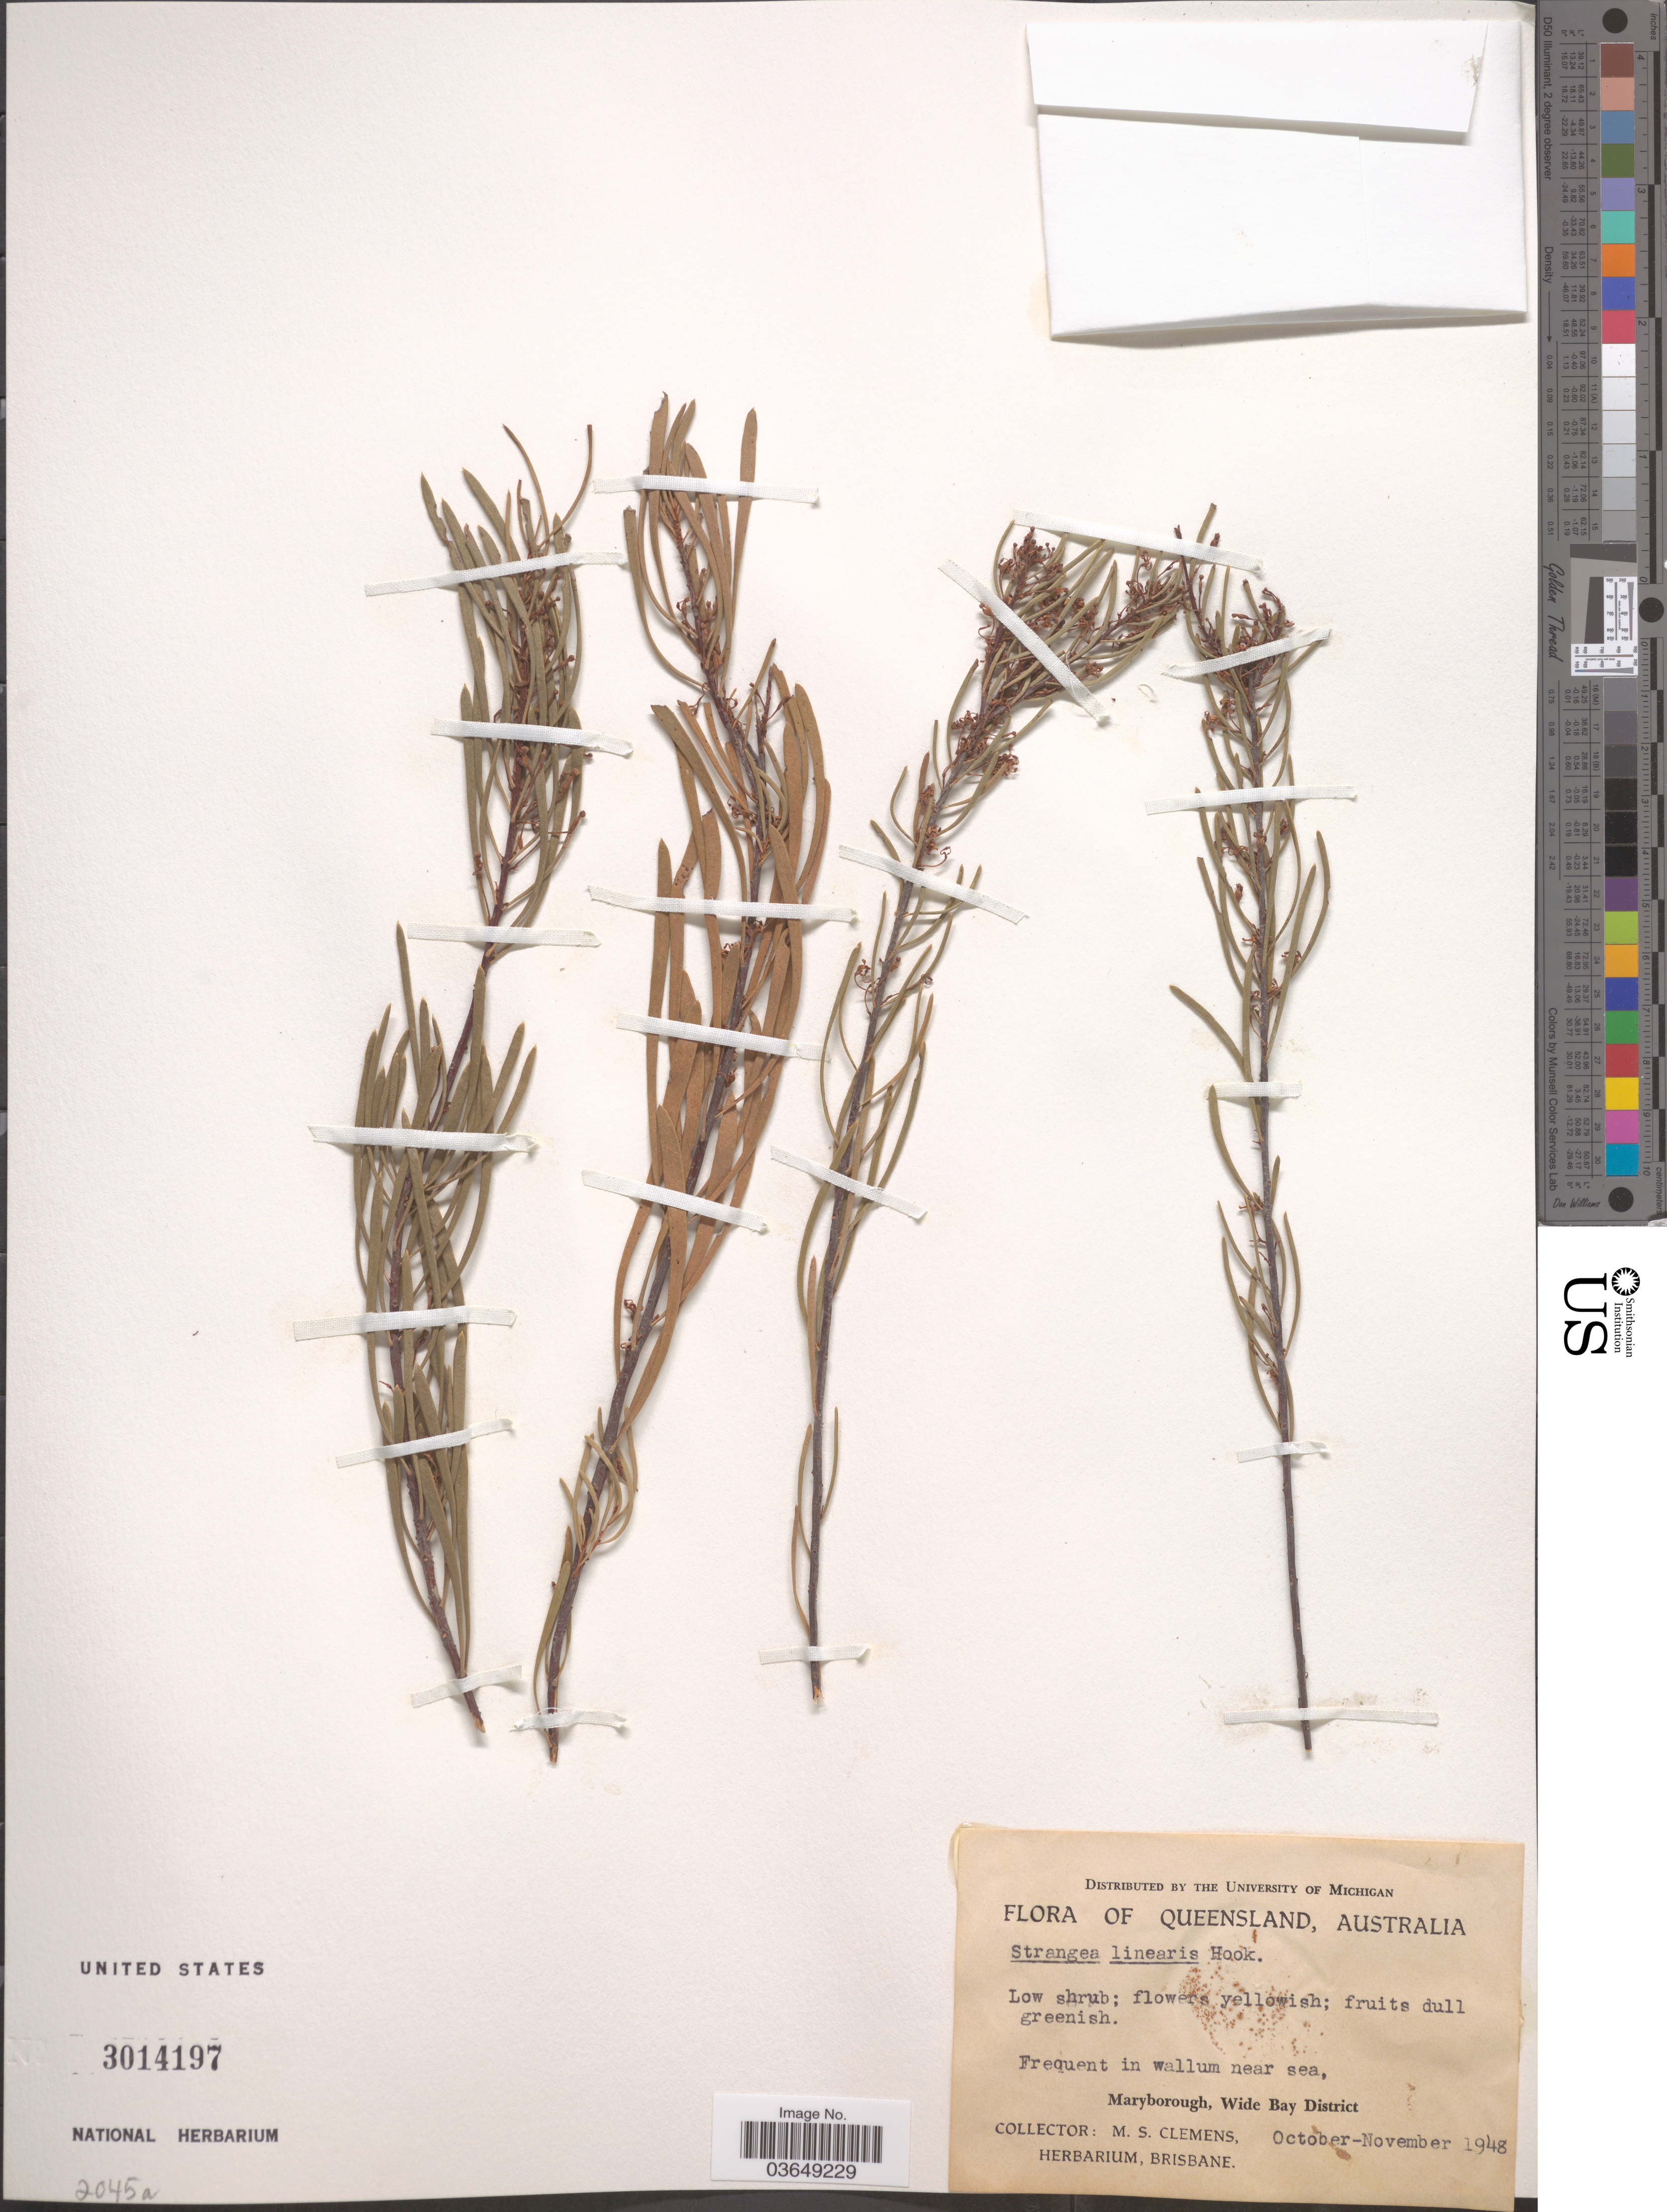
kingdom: Plantae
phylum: Tracheophyta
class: Magnoliopsida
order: Proteales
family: Proteaceae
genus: Strangea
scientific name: Strangea linearis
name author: Meisn.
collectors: M. S. Clemens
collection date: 1948-10/1948-11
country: Australia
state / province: Queensland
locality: Maryborough, Wide Bay District.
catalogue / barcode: US 3014197